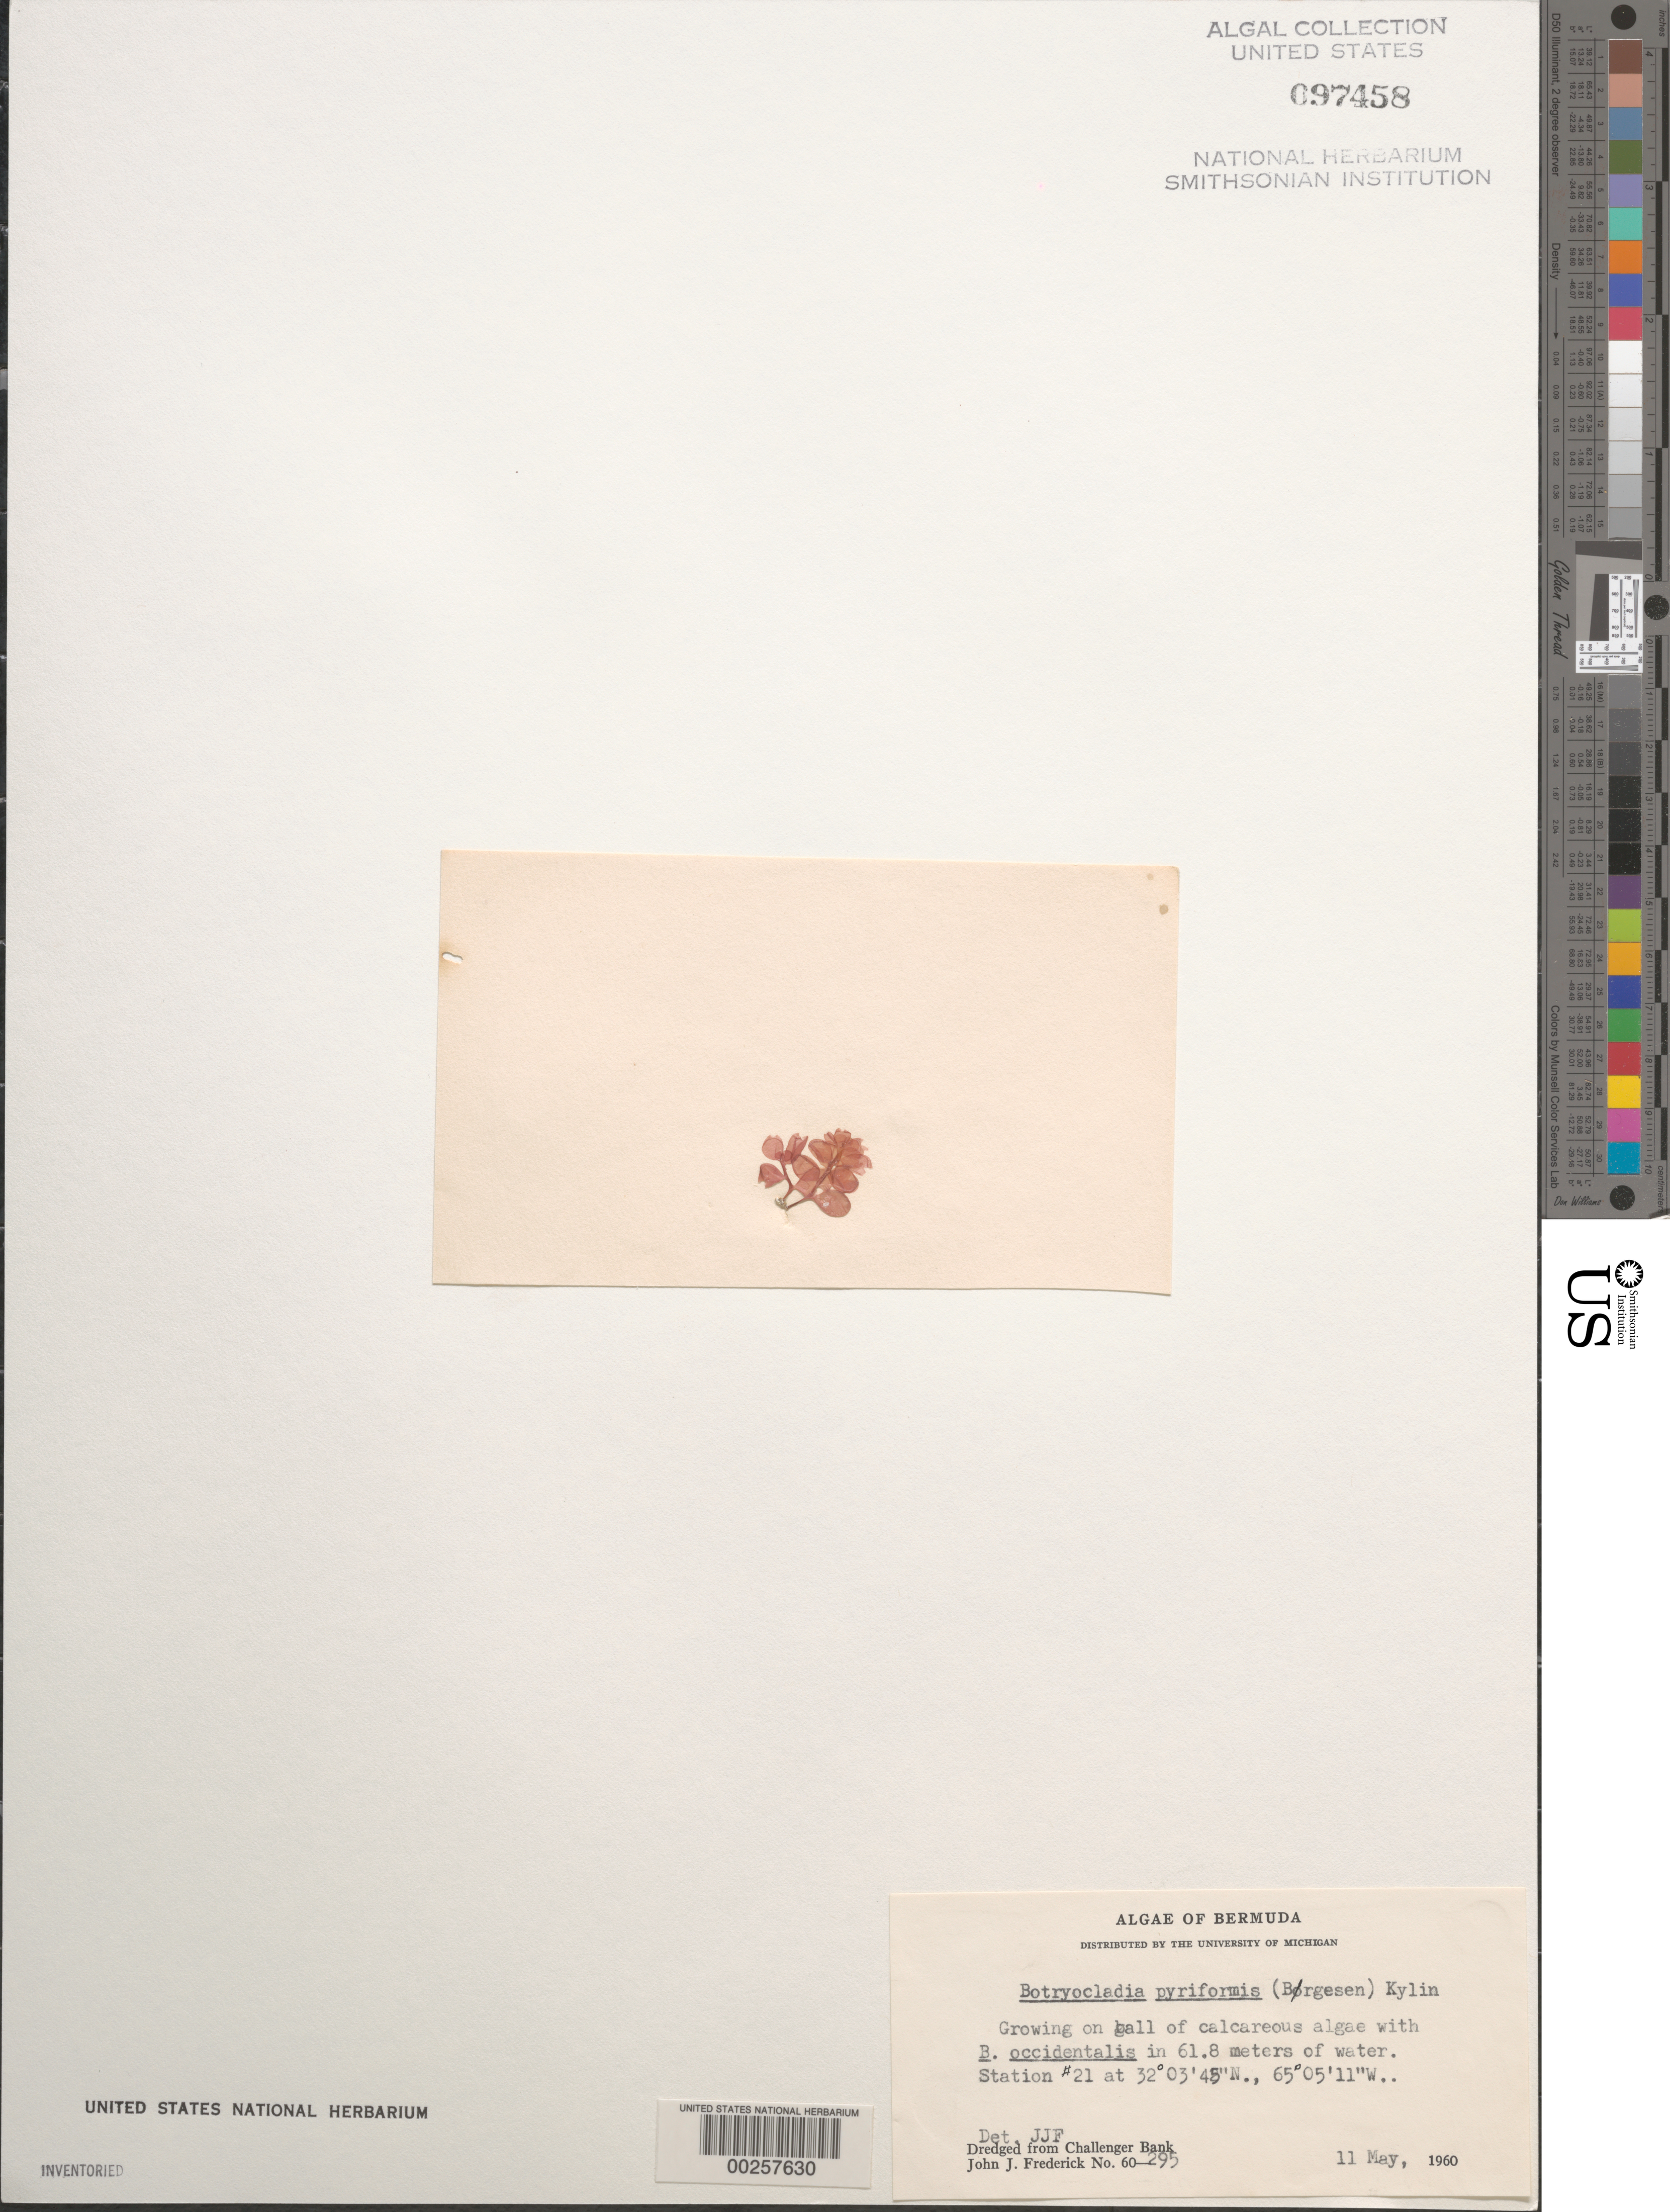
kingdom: Plantae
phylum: Rhodophyta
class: Florideophyceae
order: Rhodymeniales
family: Rhodymeniaceae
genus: Botryocladia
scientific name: Botryocladia pyriformis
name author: (Børgesen) Kylin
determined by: Frederick, J. J.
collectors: J. Frederick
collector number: JJF 60-295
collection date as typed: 11 May 1960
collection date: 1960-05-11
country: Bermuda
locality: Challenger Bank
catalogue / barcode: US 97458